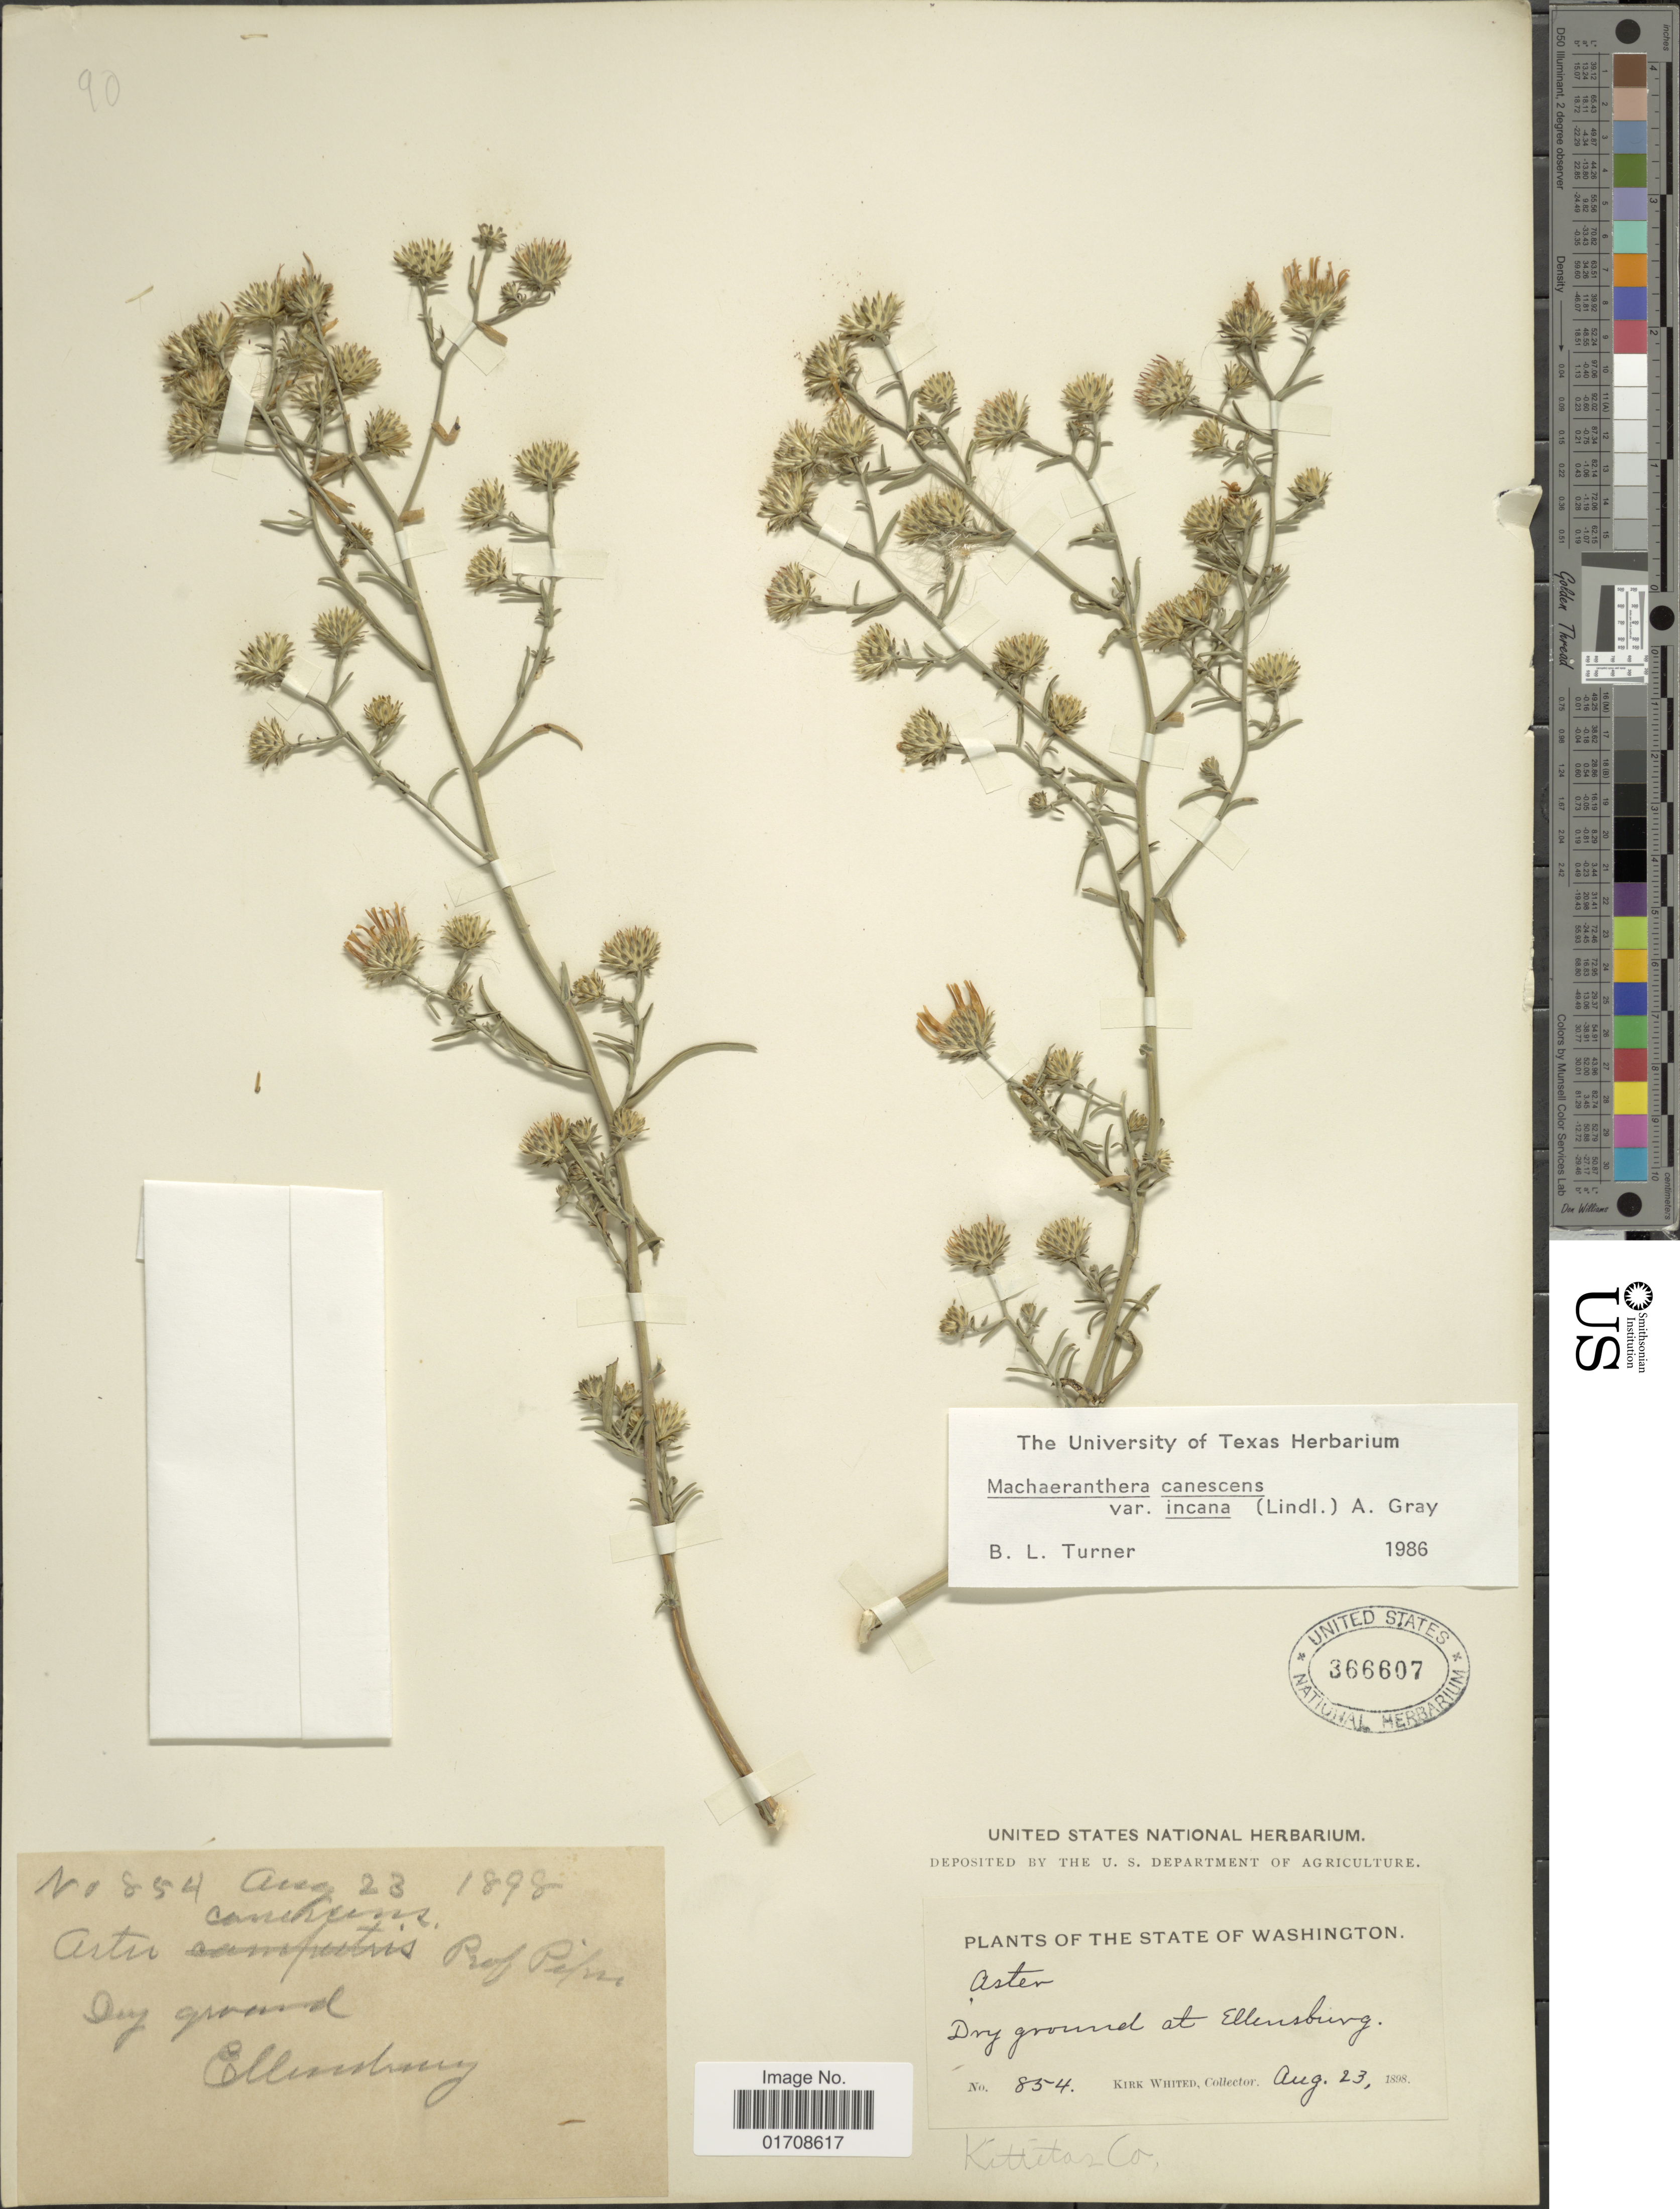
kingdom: Plantae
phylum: Tracheophyta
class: Magnoliopsida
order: Asterales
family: Asteraceae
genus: Machaeranthera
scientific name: Machaeranthera canescens var. incana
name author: (Lindl.) A. Gray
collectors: K. Whited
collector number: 854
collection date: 1898-08-23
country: United States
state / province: Washington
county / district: Kittitas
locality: Ellensburg, Kittitas Co.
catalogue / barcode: US 366607